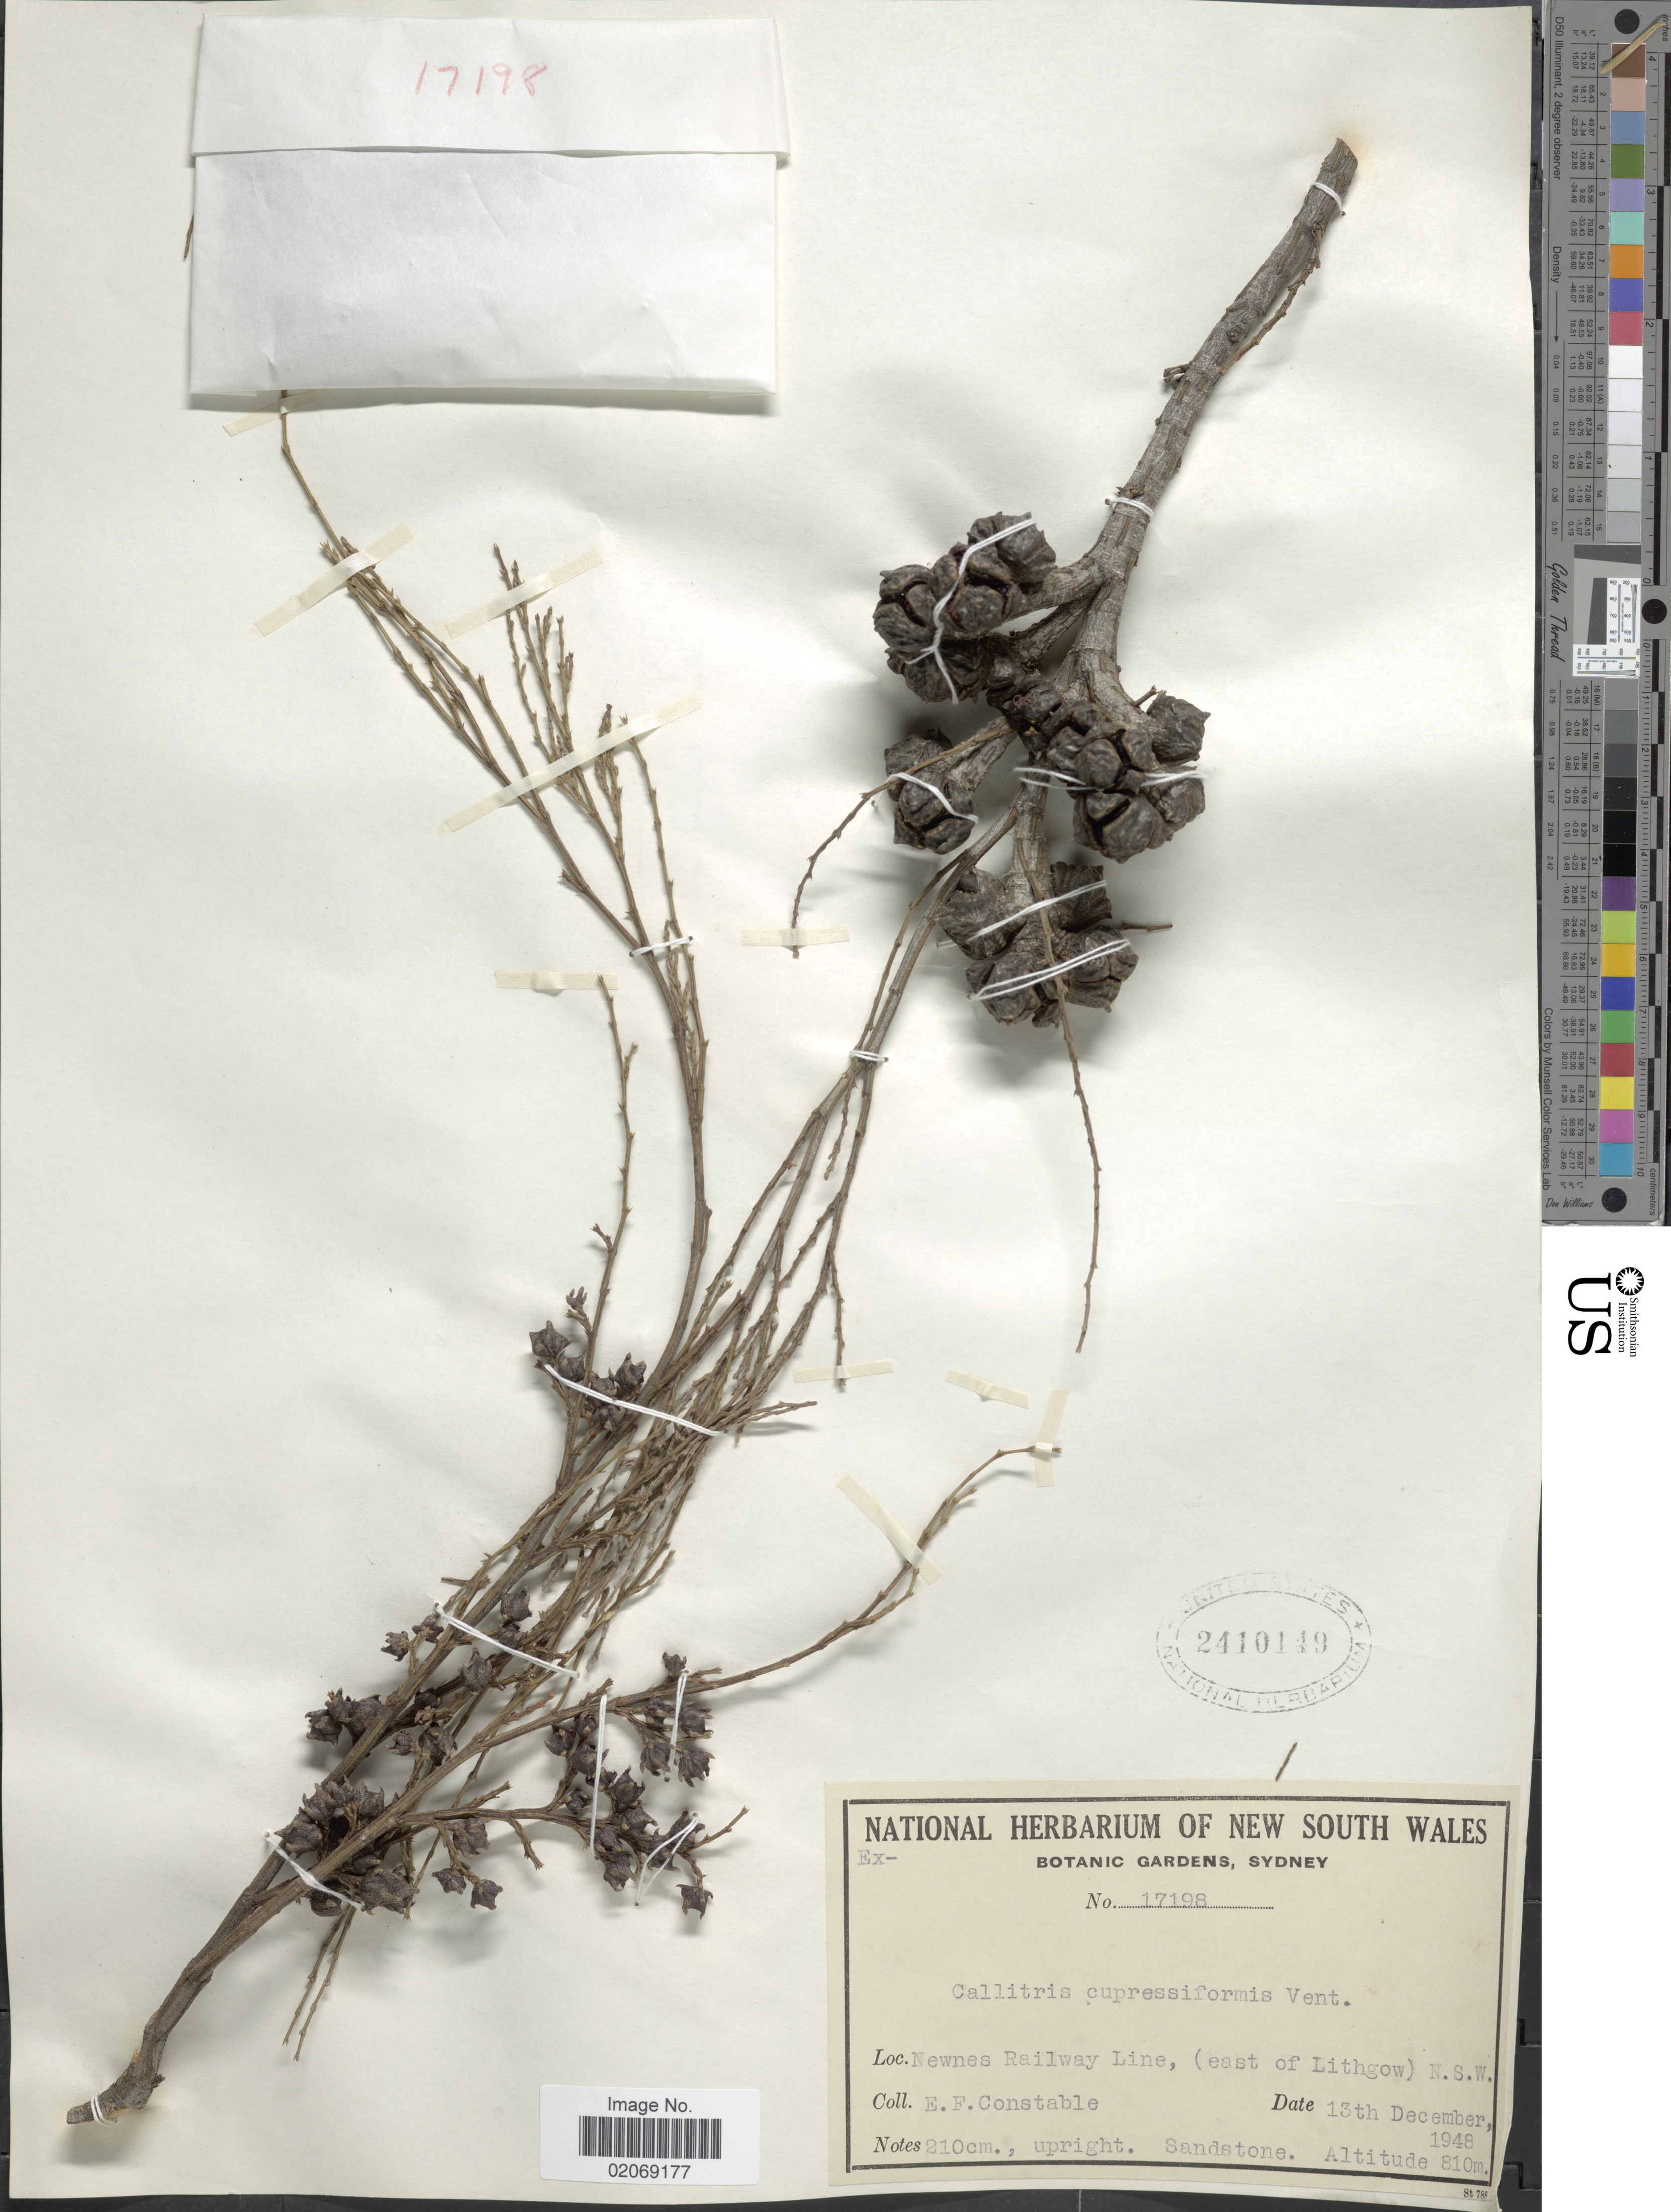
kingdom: Plantae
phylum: Tracheophyta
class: Pinopsida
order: Pinales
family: Cupressaceae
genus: Callitris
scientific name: Callitris rhomboidea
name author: R. Br. ex Rich. & A. Rich.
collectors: E. F. Constable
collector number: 17198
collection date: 1948-12-13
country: Australia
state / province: New South Wales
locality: Newnes Railway Line, (east of Lithgow)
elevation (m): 810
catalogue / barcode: US 2410149